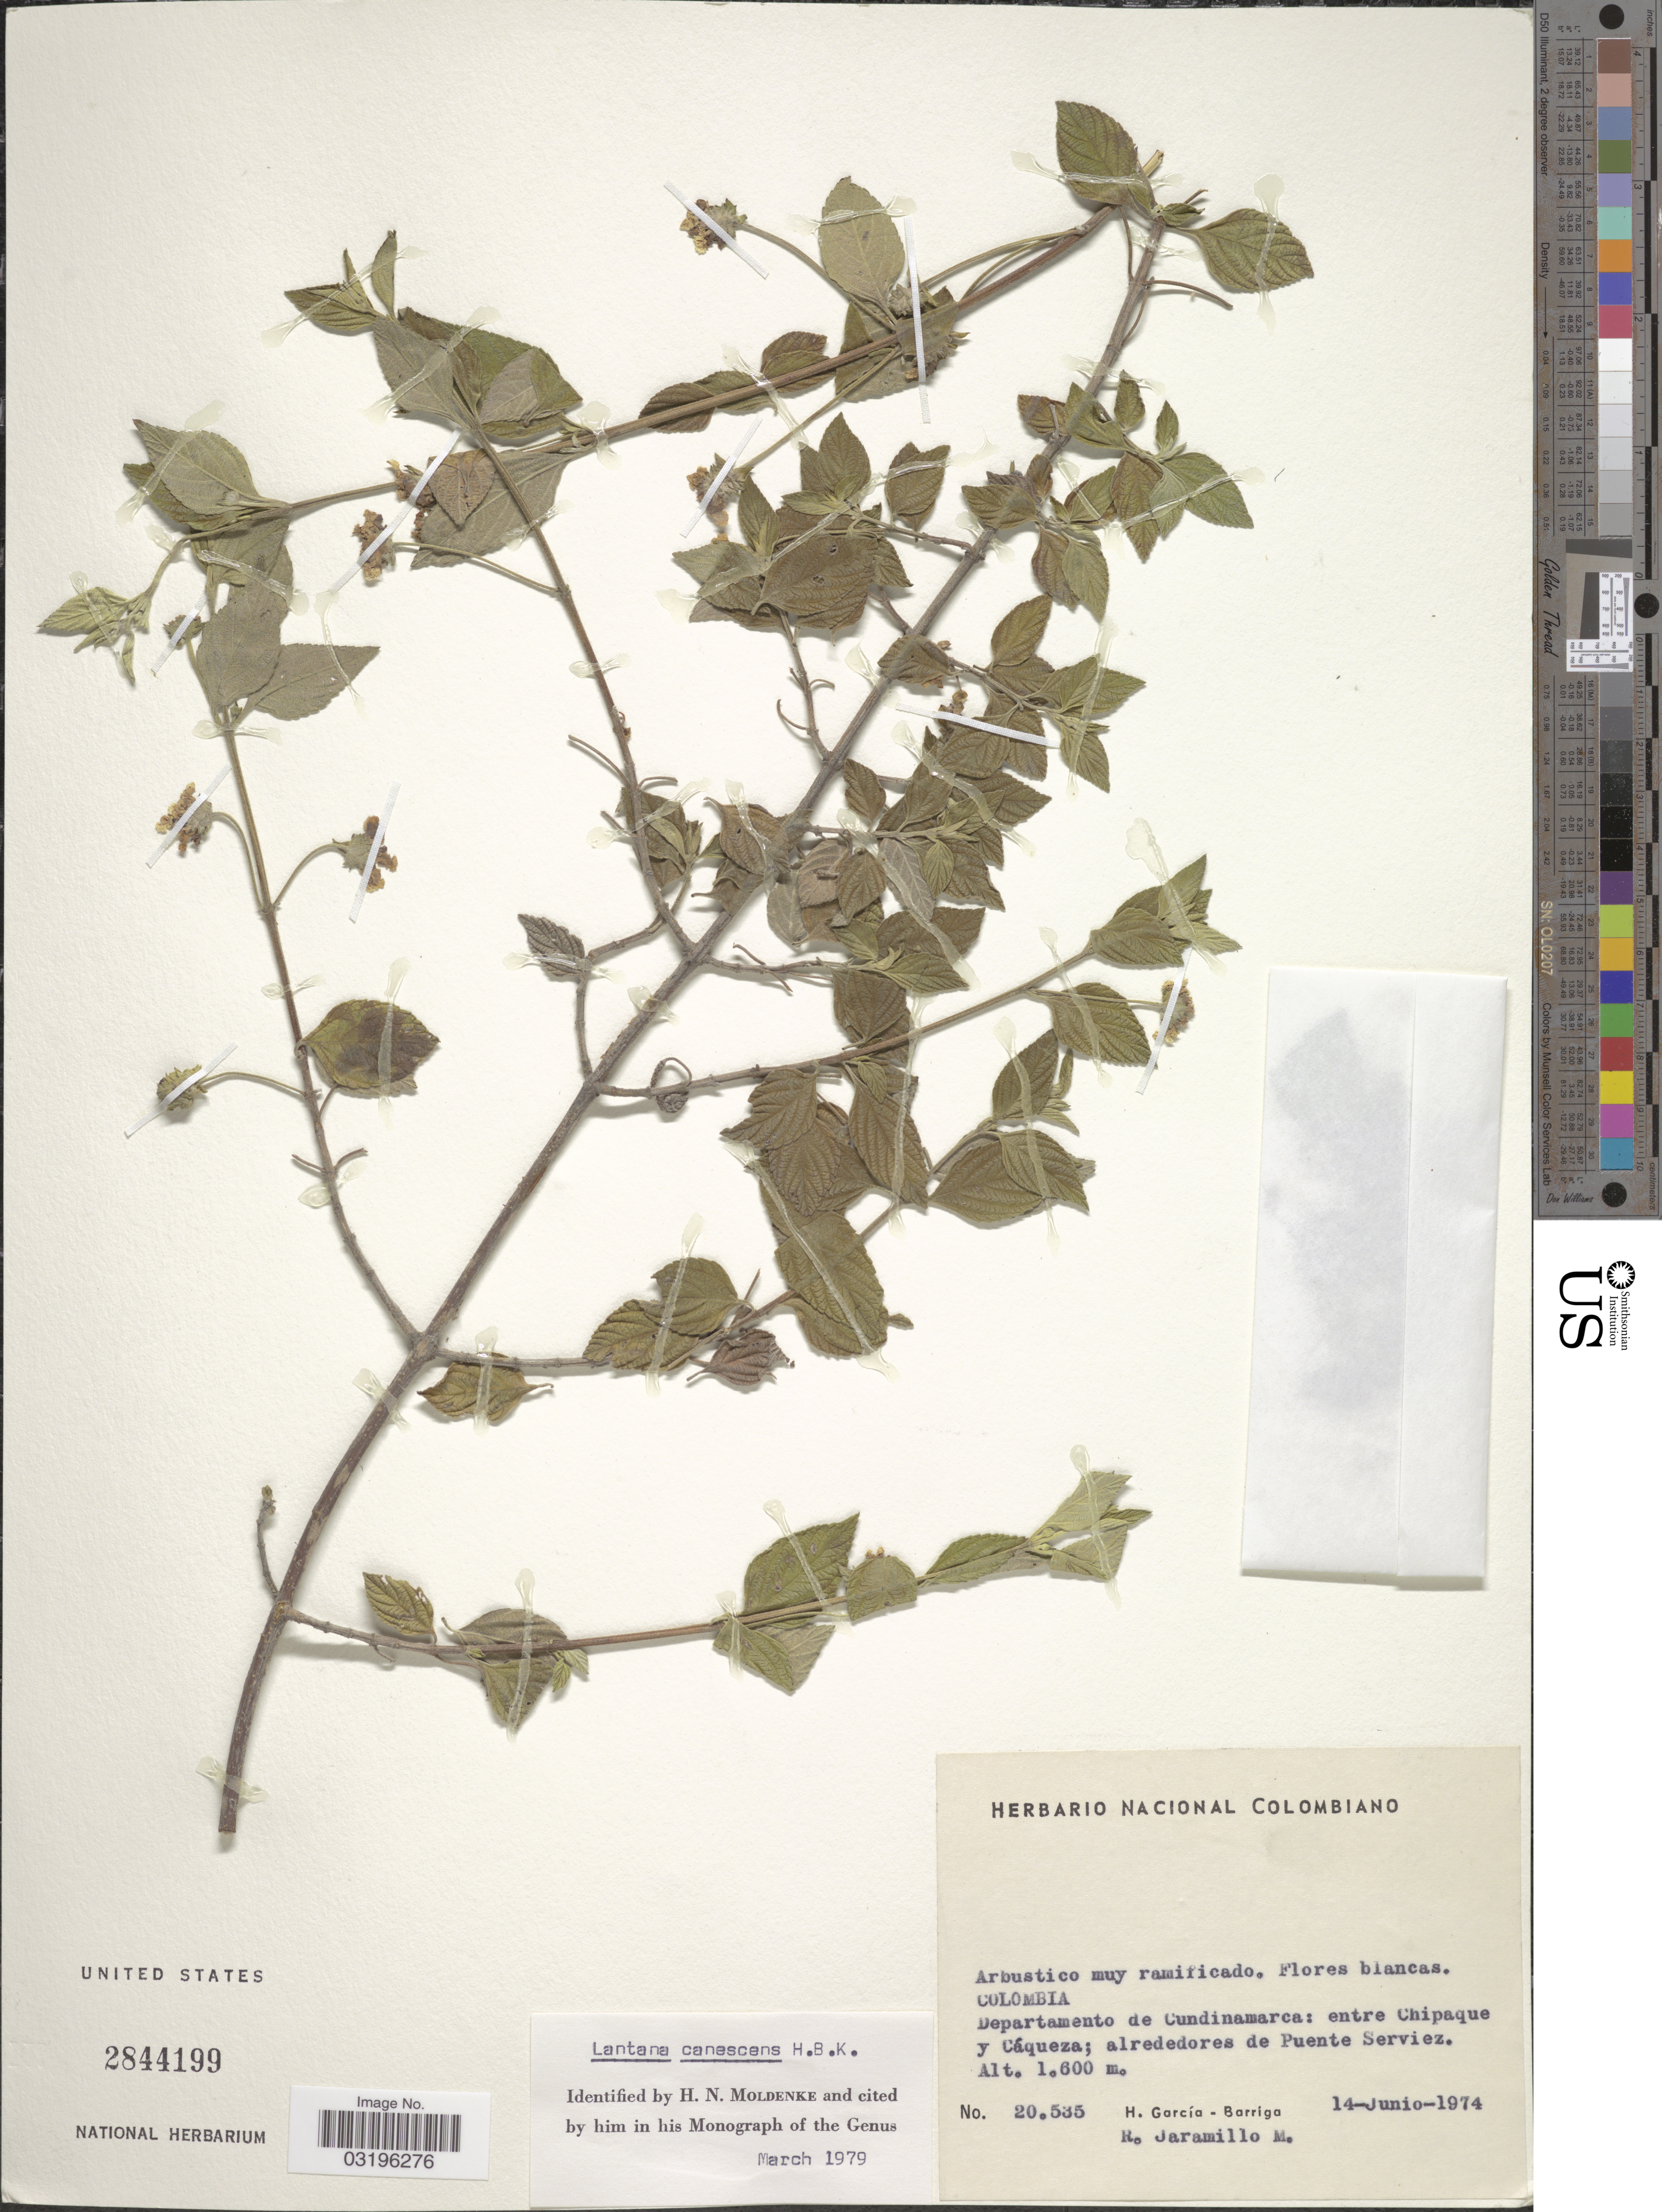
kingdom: Plantae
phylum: Tracheophyta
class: Magnoliopsida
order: Lamiales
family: Verbenaceae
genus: Lantana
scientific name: Lantana canescens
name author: Kunth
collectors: H. García Barriga & R. Jaramillo M.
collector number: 20535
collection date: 1974-06-14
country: Colombia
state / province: Cundinamarca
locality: Departamento de Cundinamarca: entre Chipaque y Cáqueza; alrededores de Puente Serviez.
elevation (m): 1600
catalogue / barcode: US 2844199